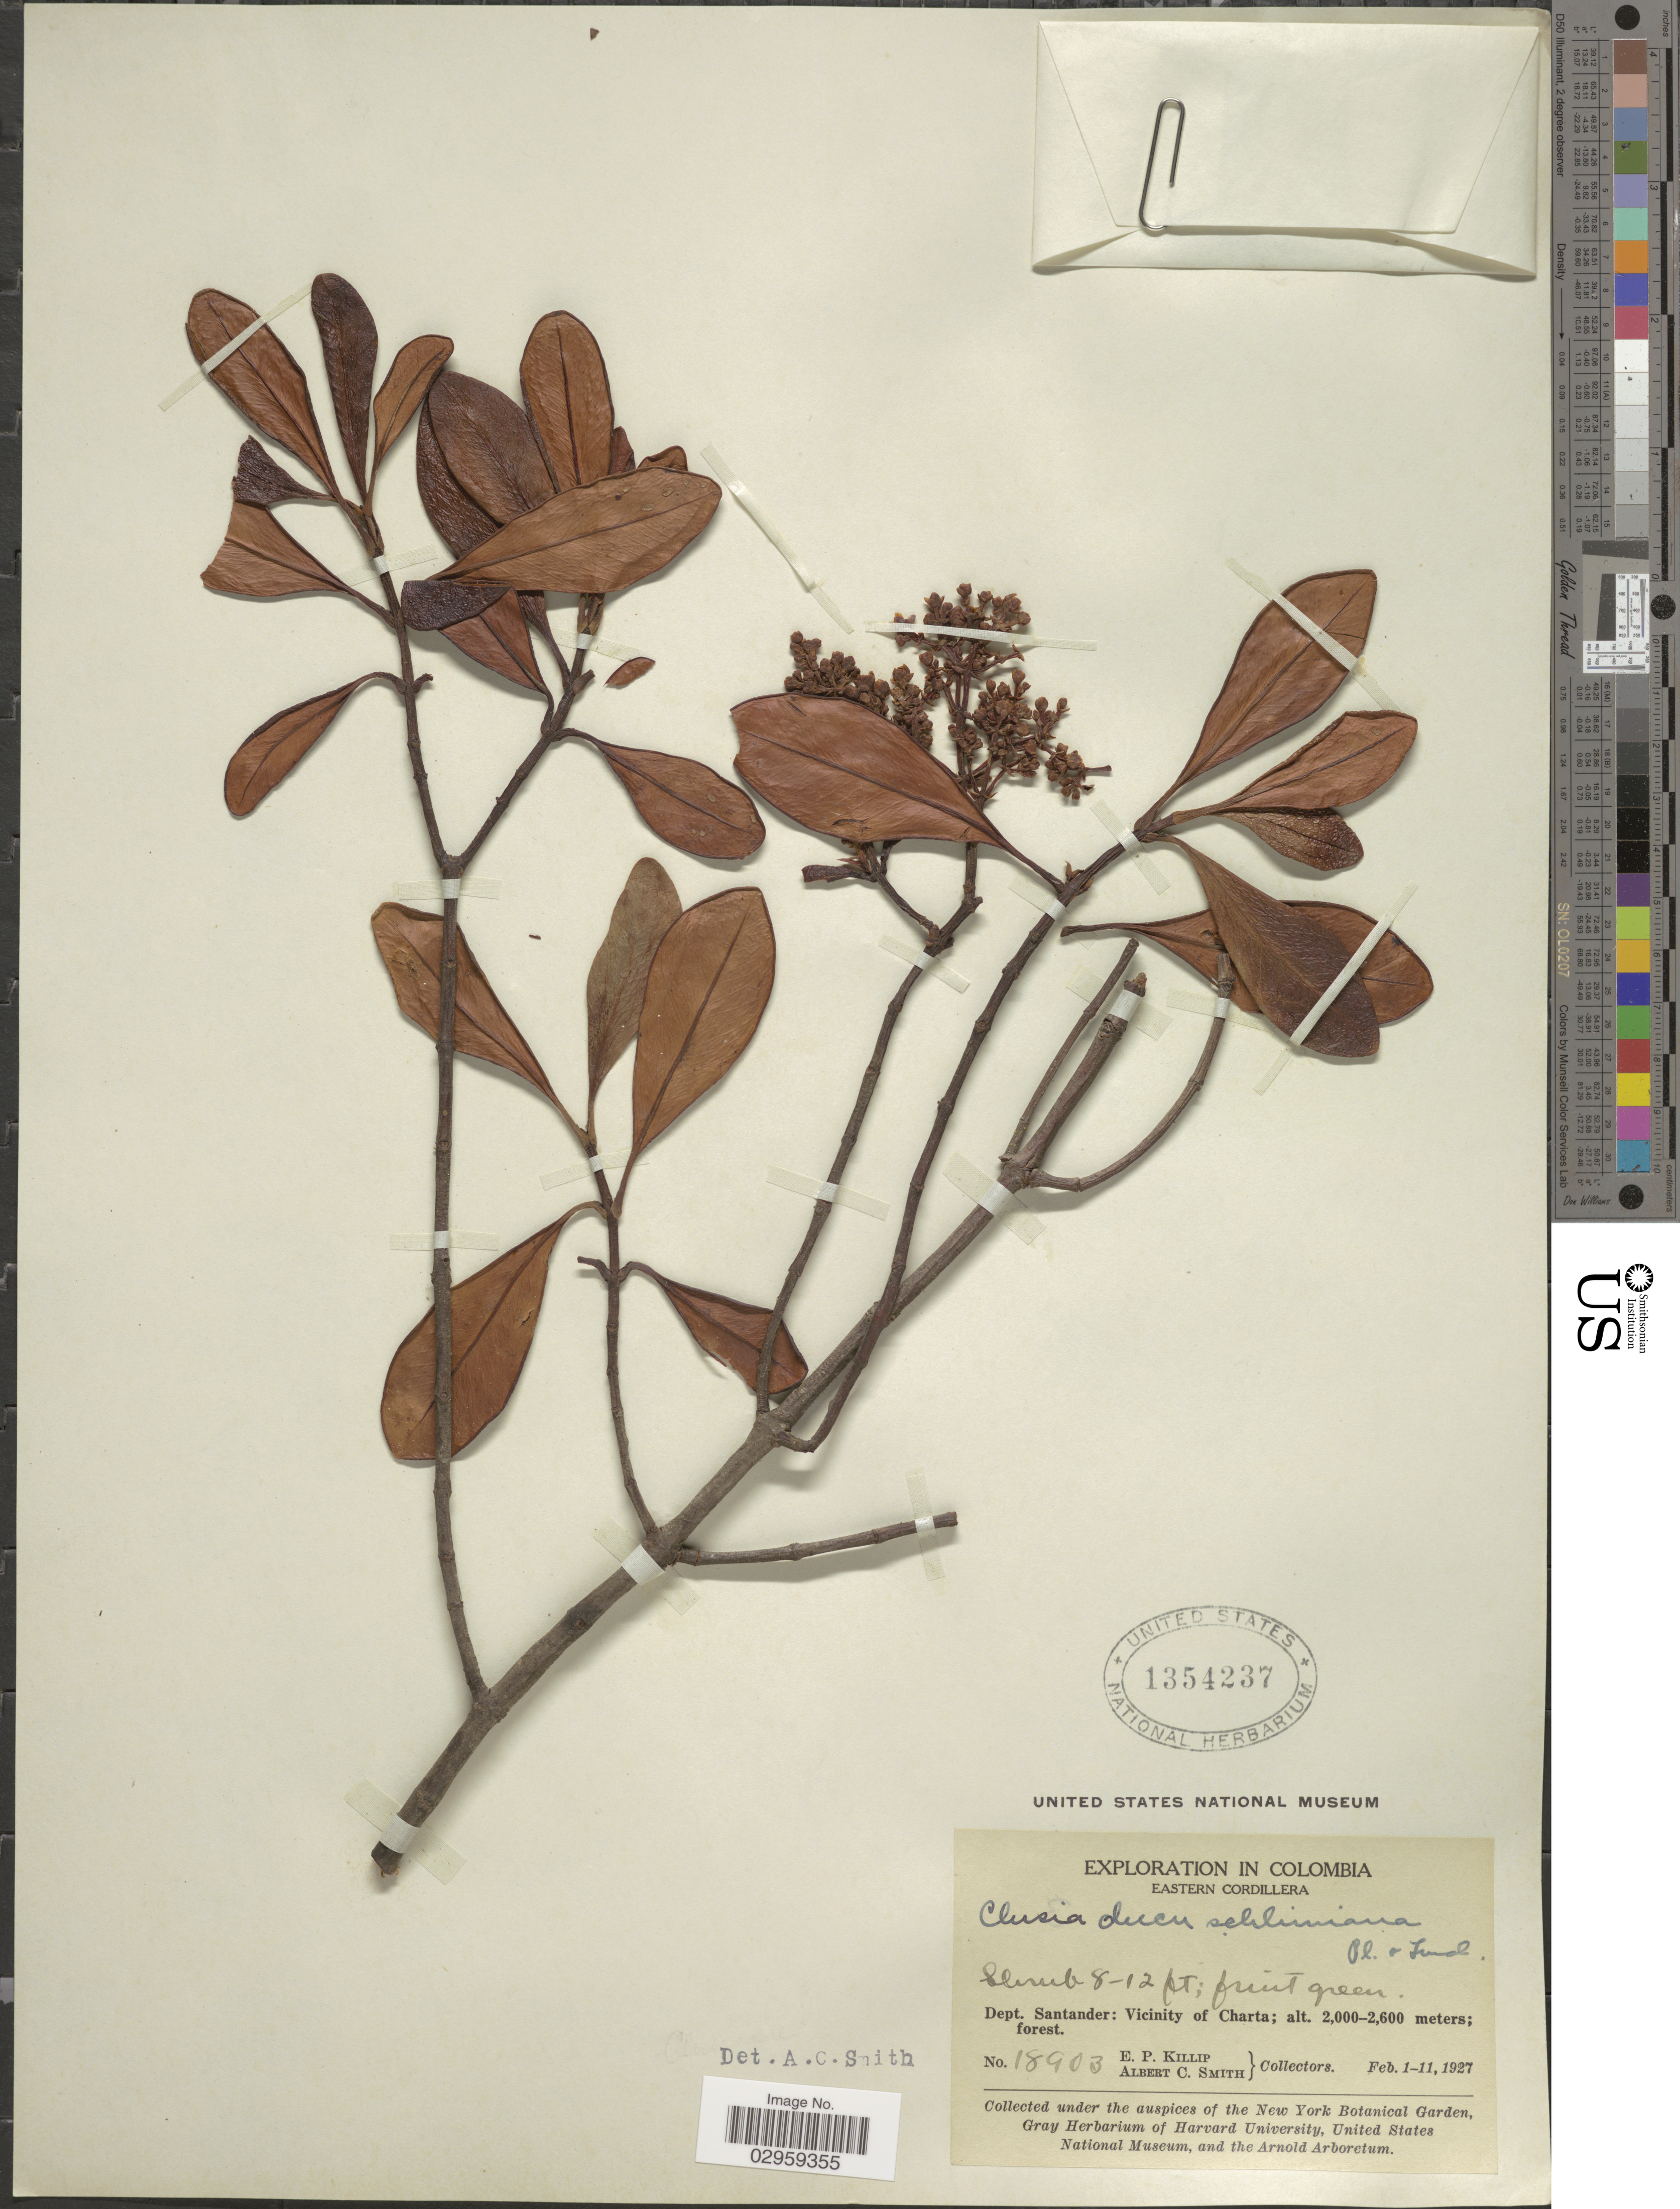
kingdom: Plantae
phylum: Tracheophyta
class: Magnoliopsida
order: Malpighiales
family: Clusiaceae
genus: Clusia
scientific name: Clusia ducu var. schlimiana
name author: Planch. & Linden ex Planch. & Triana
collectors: E. P. Killip & A. C. Smith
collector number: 18903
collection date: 1927-02-01/1927-02-11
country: Colombia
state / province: Santander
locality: Eastern Cordillera. Dept. Santander: Vicinity of Charta.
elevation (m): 2000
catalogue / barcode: US 1354237